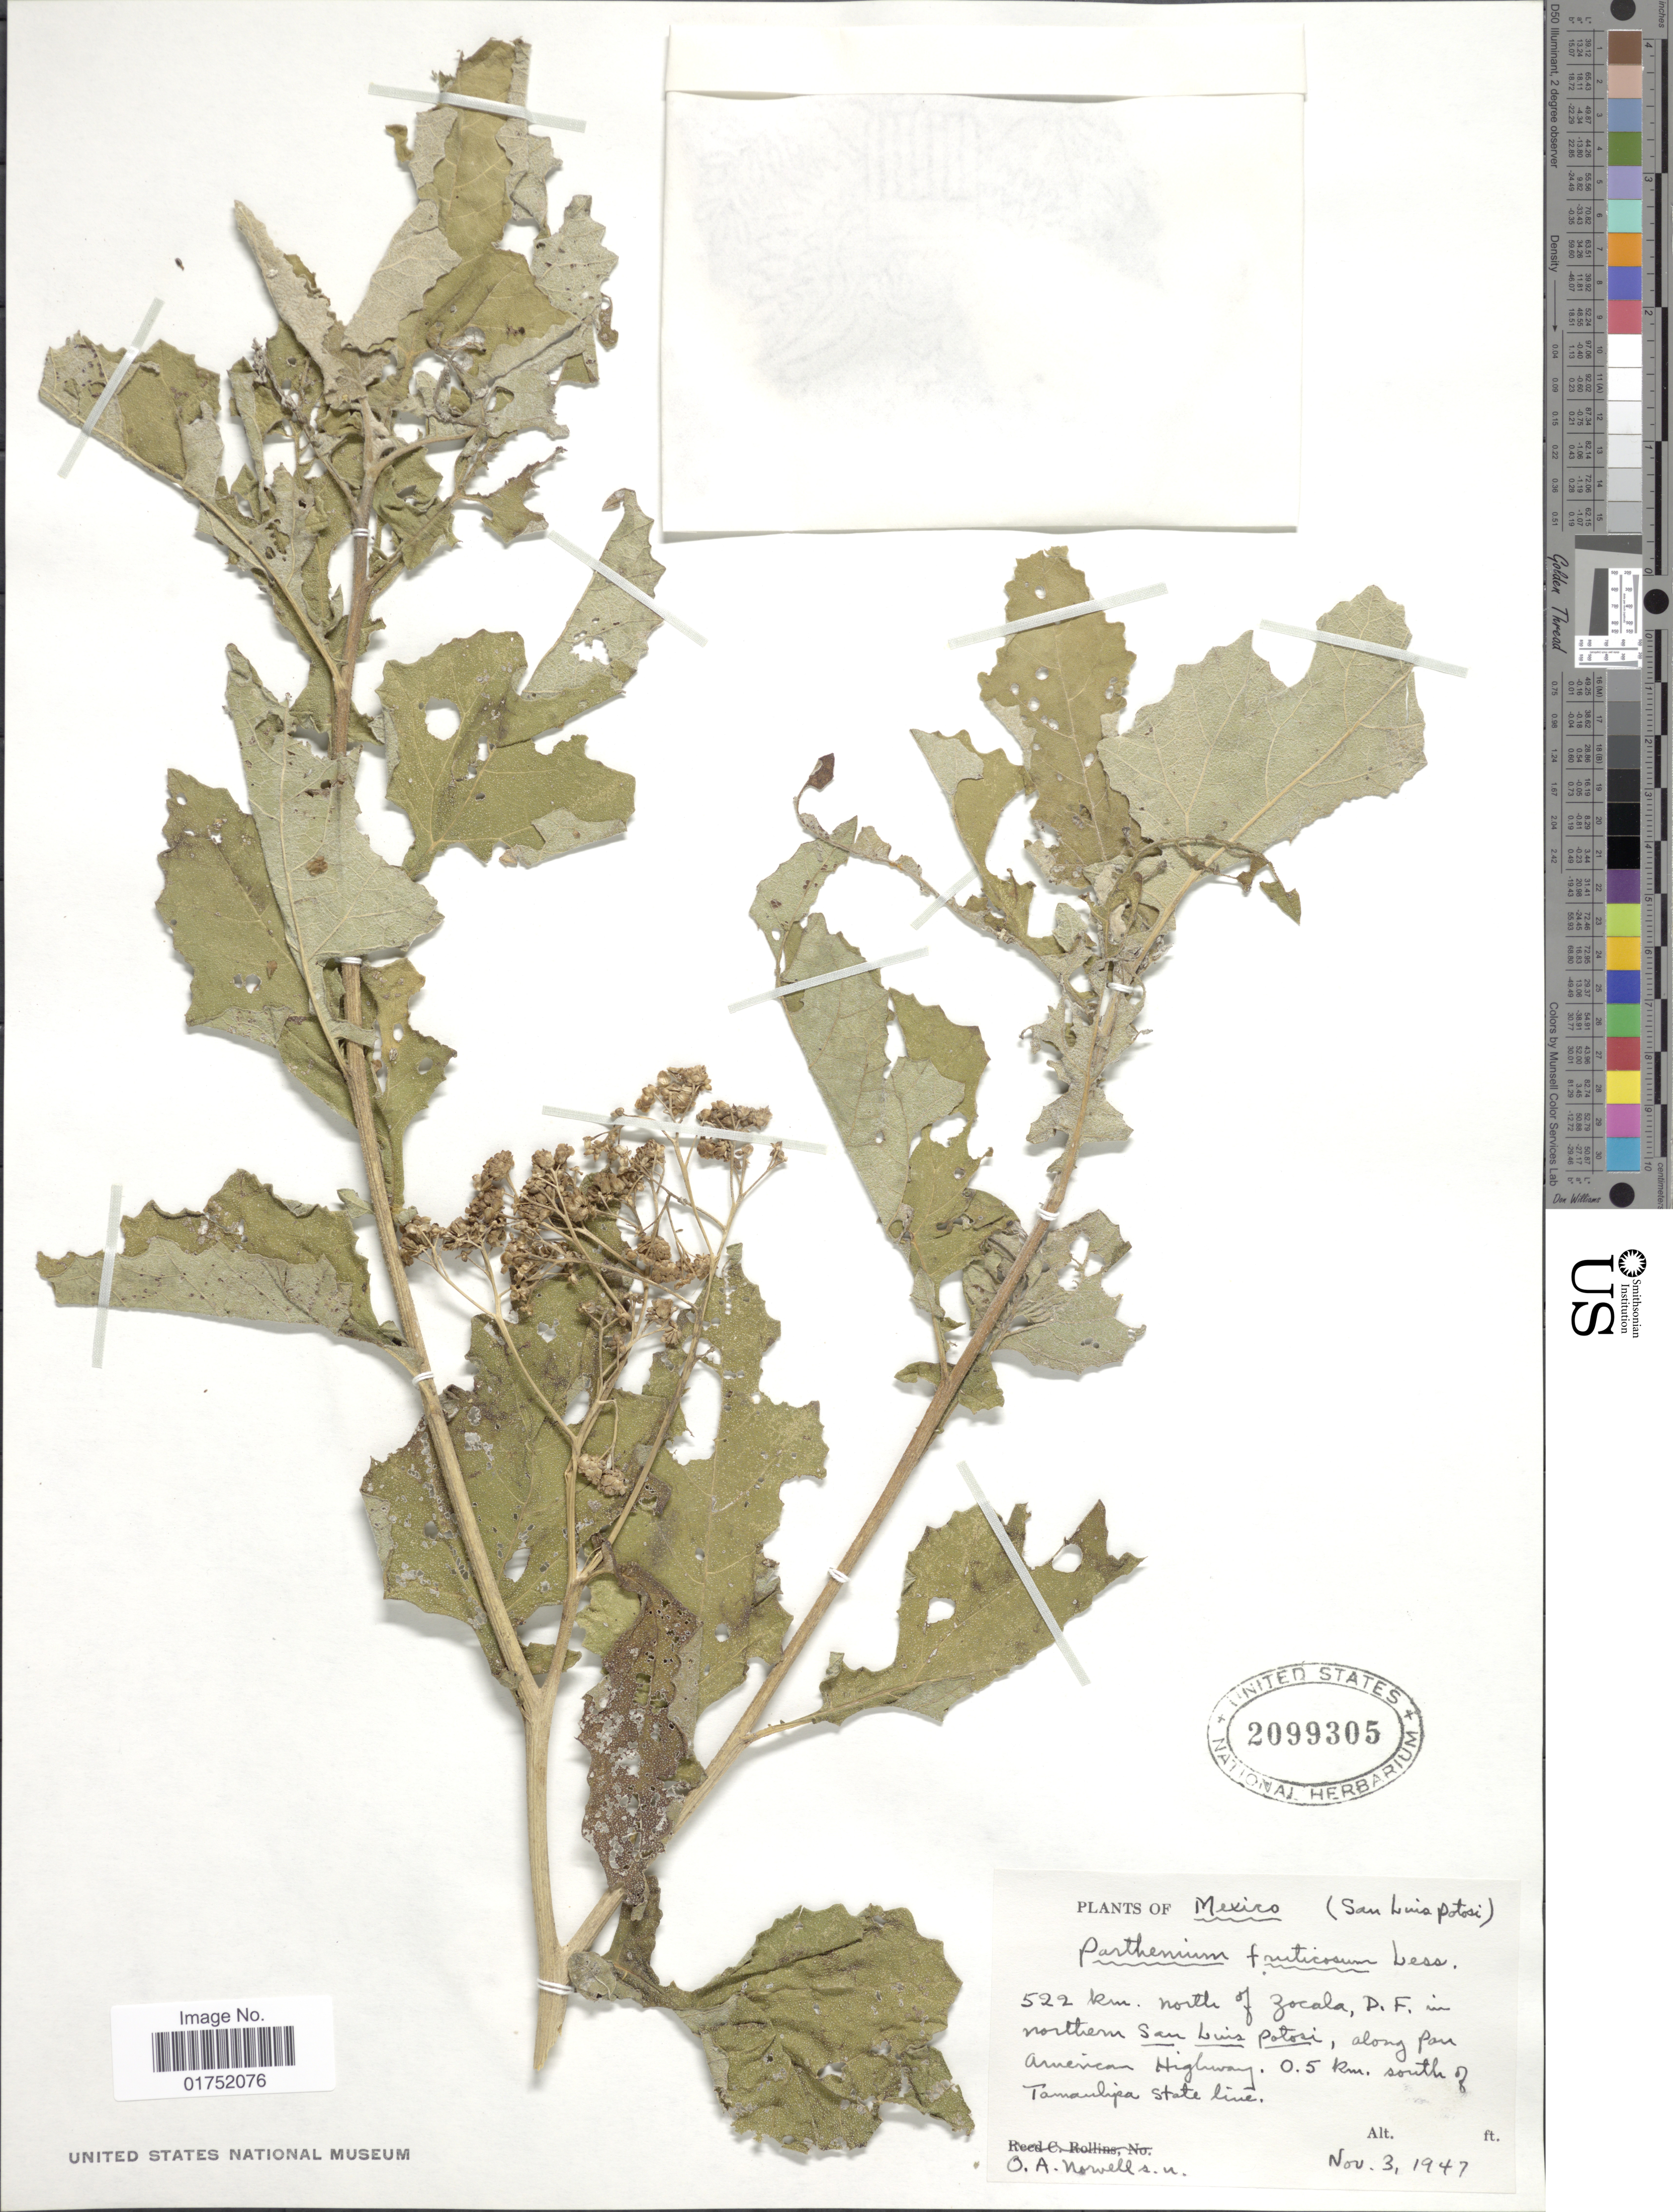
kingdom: Plantae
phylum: Tracheophyta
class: Magnoliopsida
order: Asterales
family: Asteraceae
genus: Parthenium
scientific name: Parthenium fruticosum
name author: Less.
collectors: O. Nowell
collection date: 1947-11-03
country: Mexico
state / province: San Luis Potosí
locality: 522 km north of Zocala, D. F. in northern San Luis Potosi, along Pan American Highway, 0.5 km south of Tamaulipas State line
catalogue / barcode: US 2099305